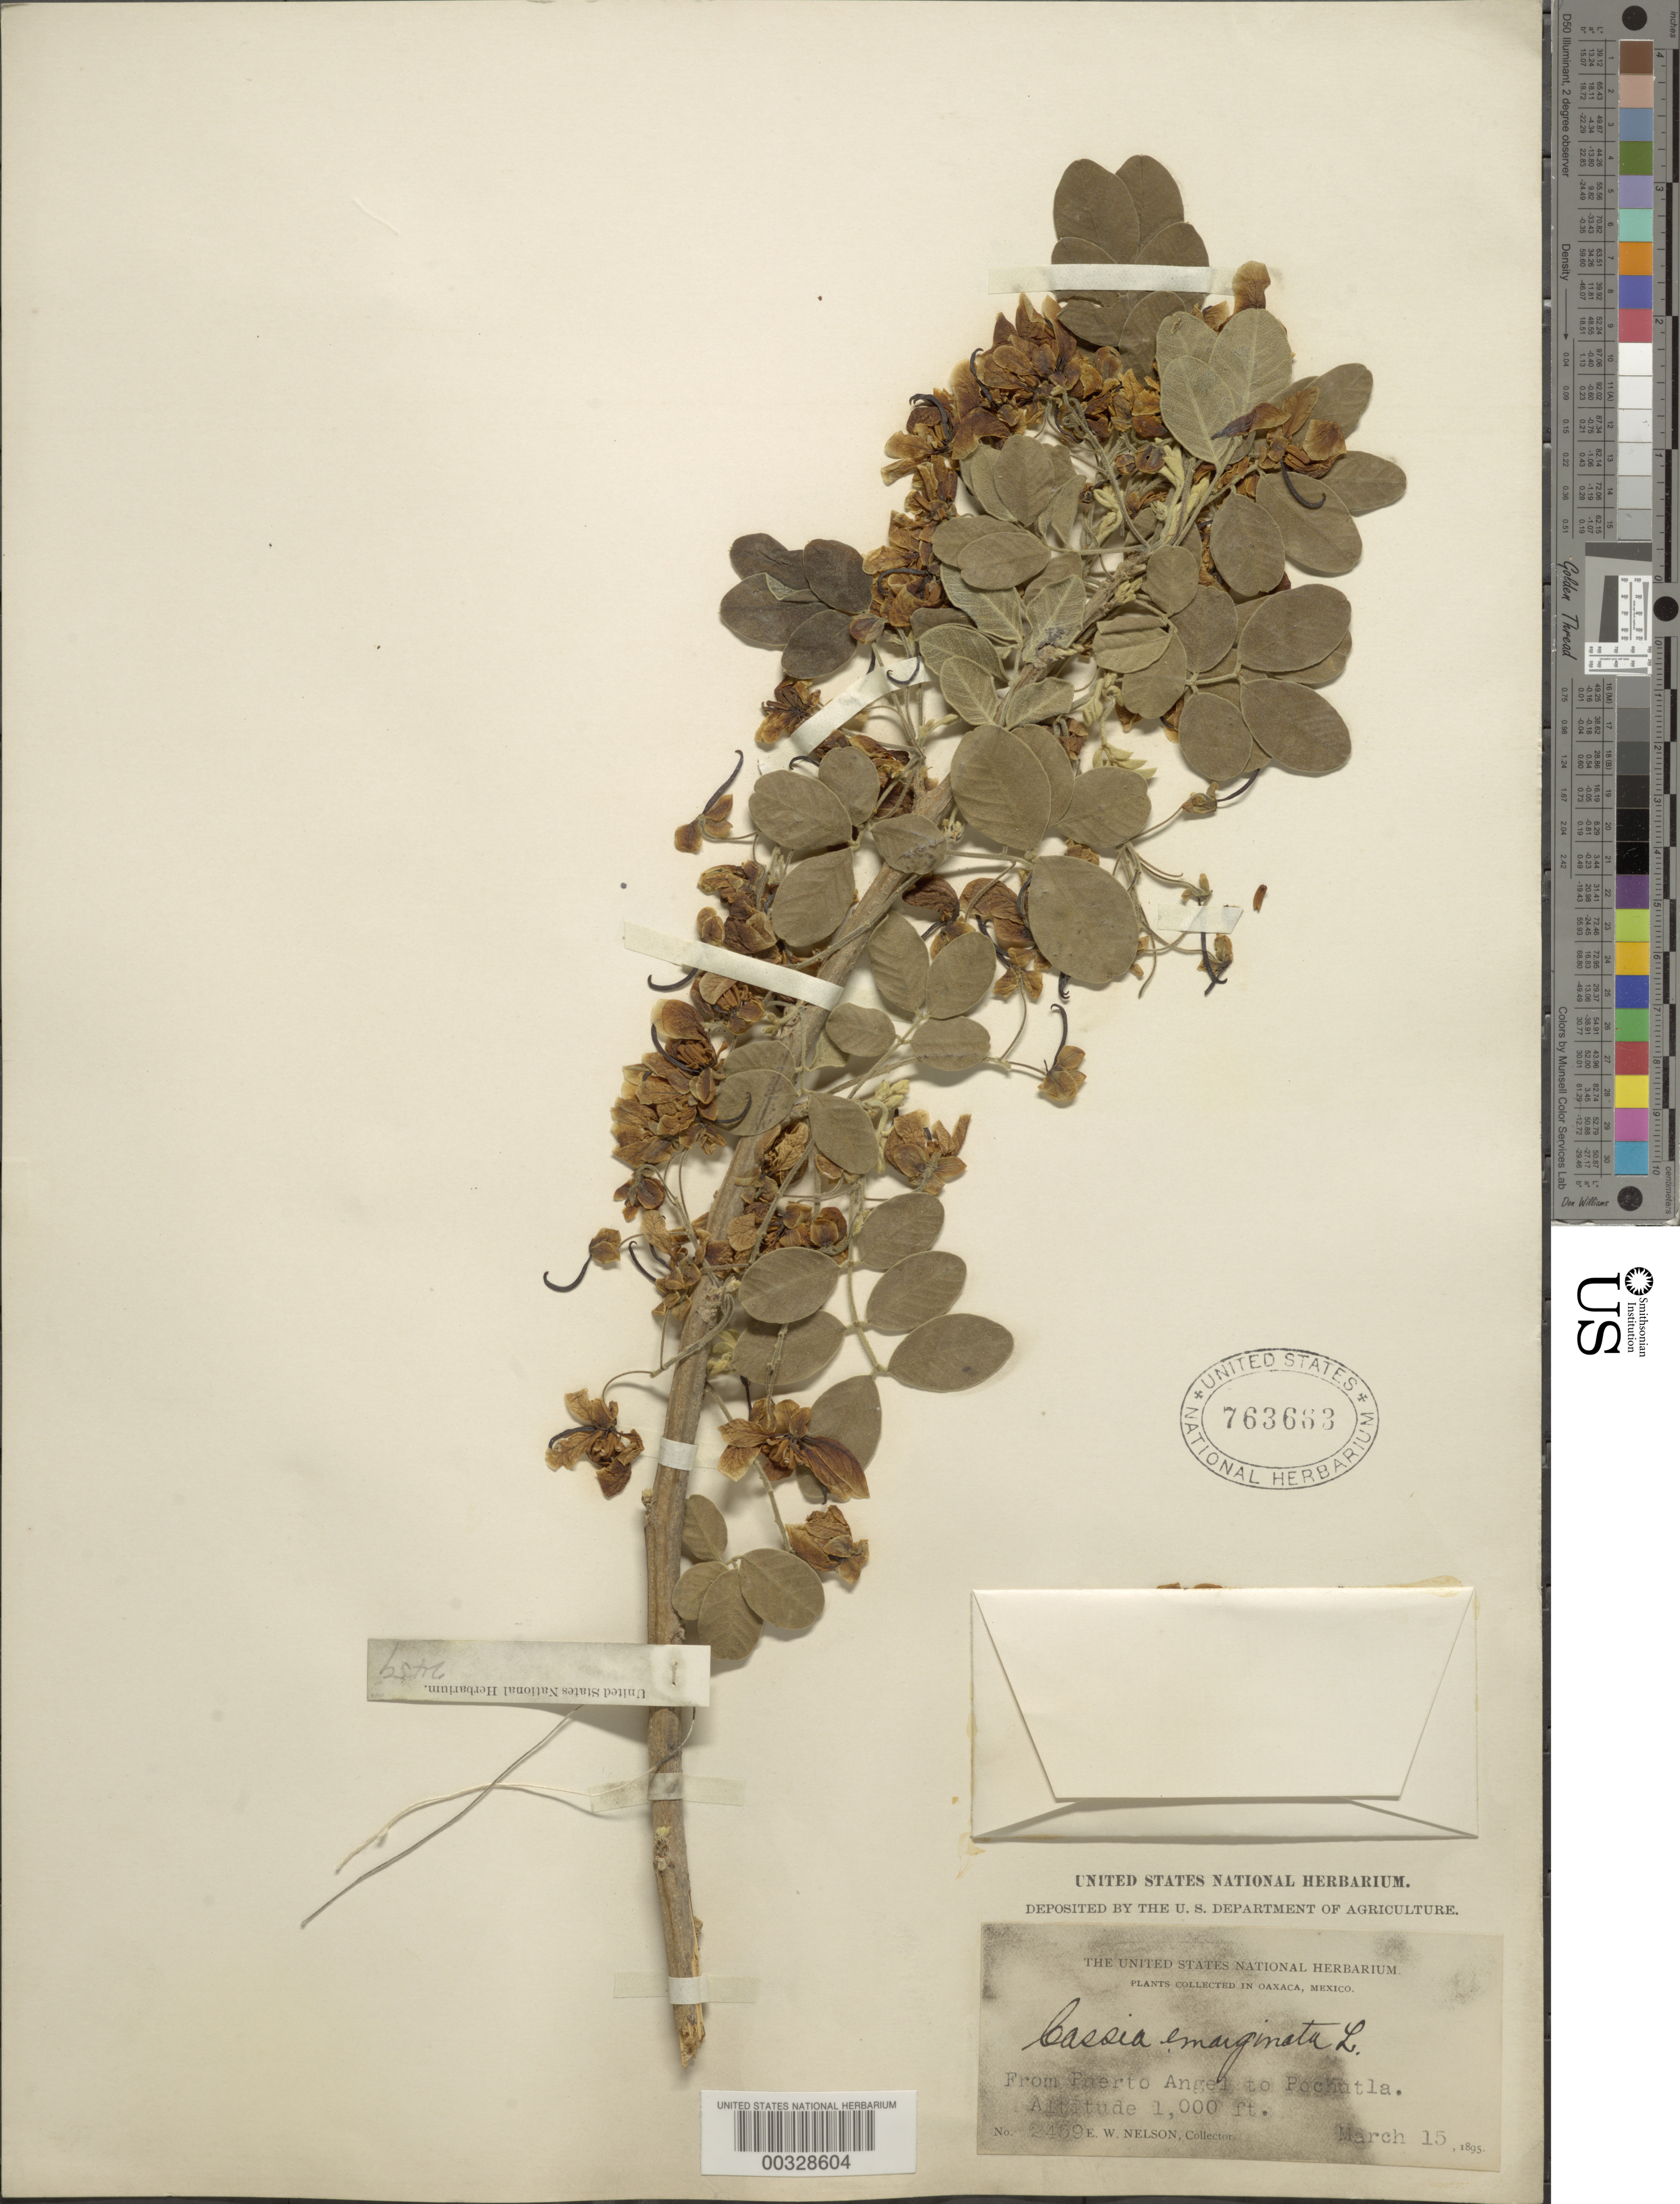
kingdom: Plantae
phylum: Tracheophyta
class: Magnoliopsida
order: Fabales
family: Fabaceae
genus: Senna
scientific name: Senna emarginata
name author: L.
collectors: E. W. Nelson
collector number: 2459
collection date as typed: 15 Mar 1895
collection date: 1895-03-15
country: Mexico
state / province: Oaxaca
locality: From puerto angel to Pochutla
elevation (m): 305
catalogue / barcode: US 763663